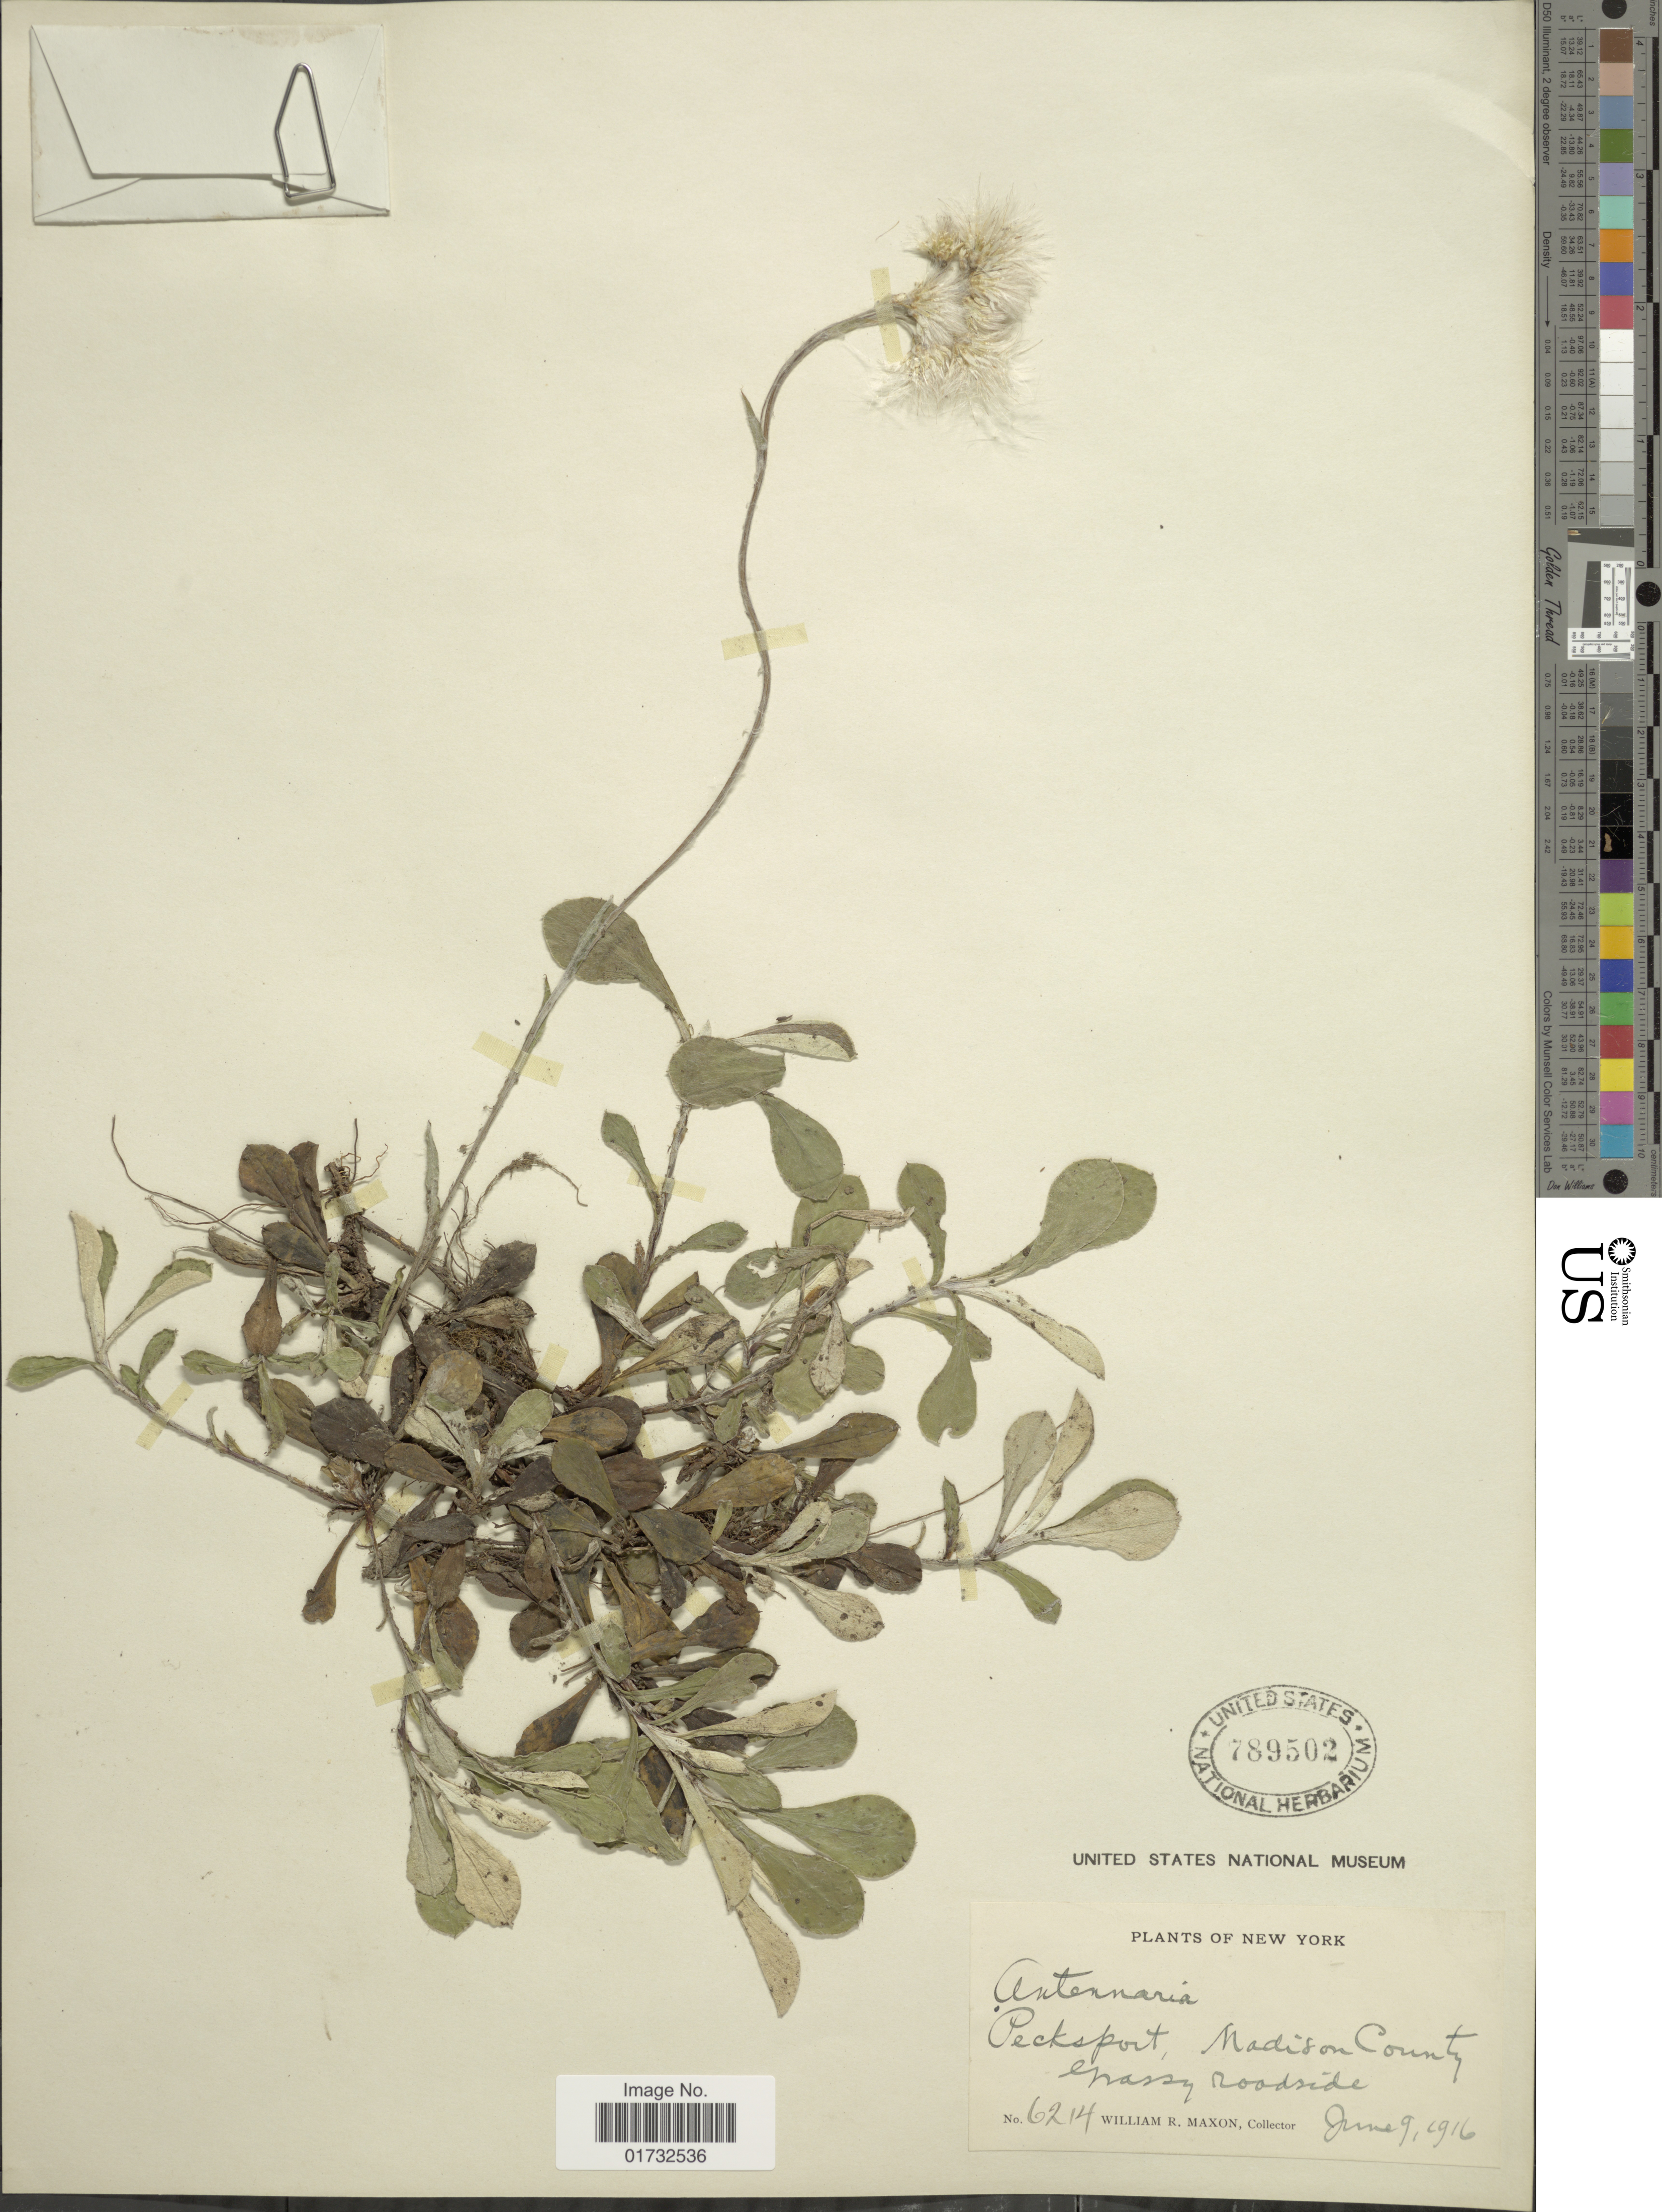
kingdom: Plantae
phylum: Tracheophyta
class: Magnoliopsida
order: Asterales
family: Asteraceae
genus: Antennaria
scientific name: Antennaria petaloidea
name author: (Fernald) Fernald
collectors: W. R. Maxon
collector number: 6214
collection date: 1916-06-09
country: United States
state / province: New York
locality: Pecksport, Madison County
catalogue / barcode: US 789502